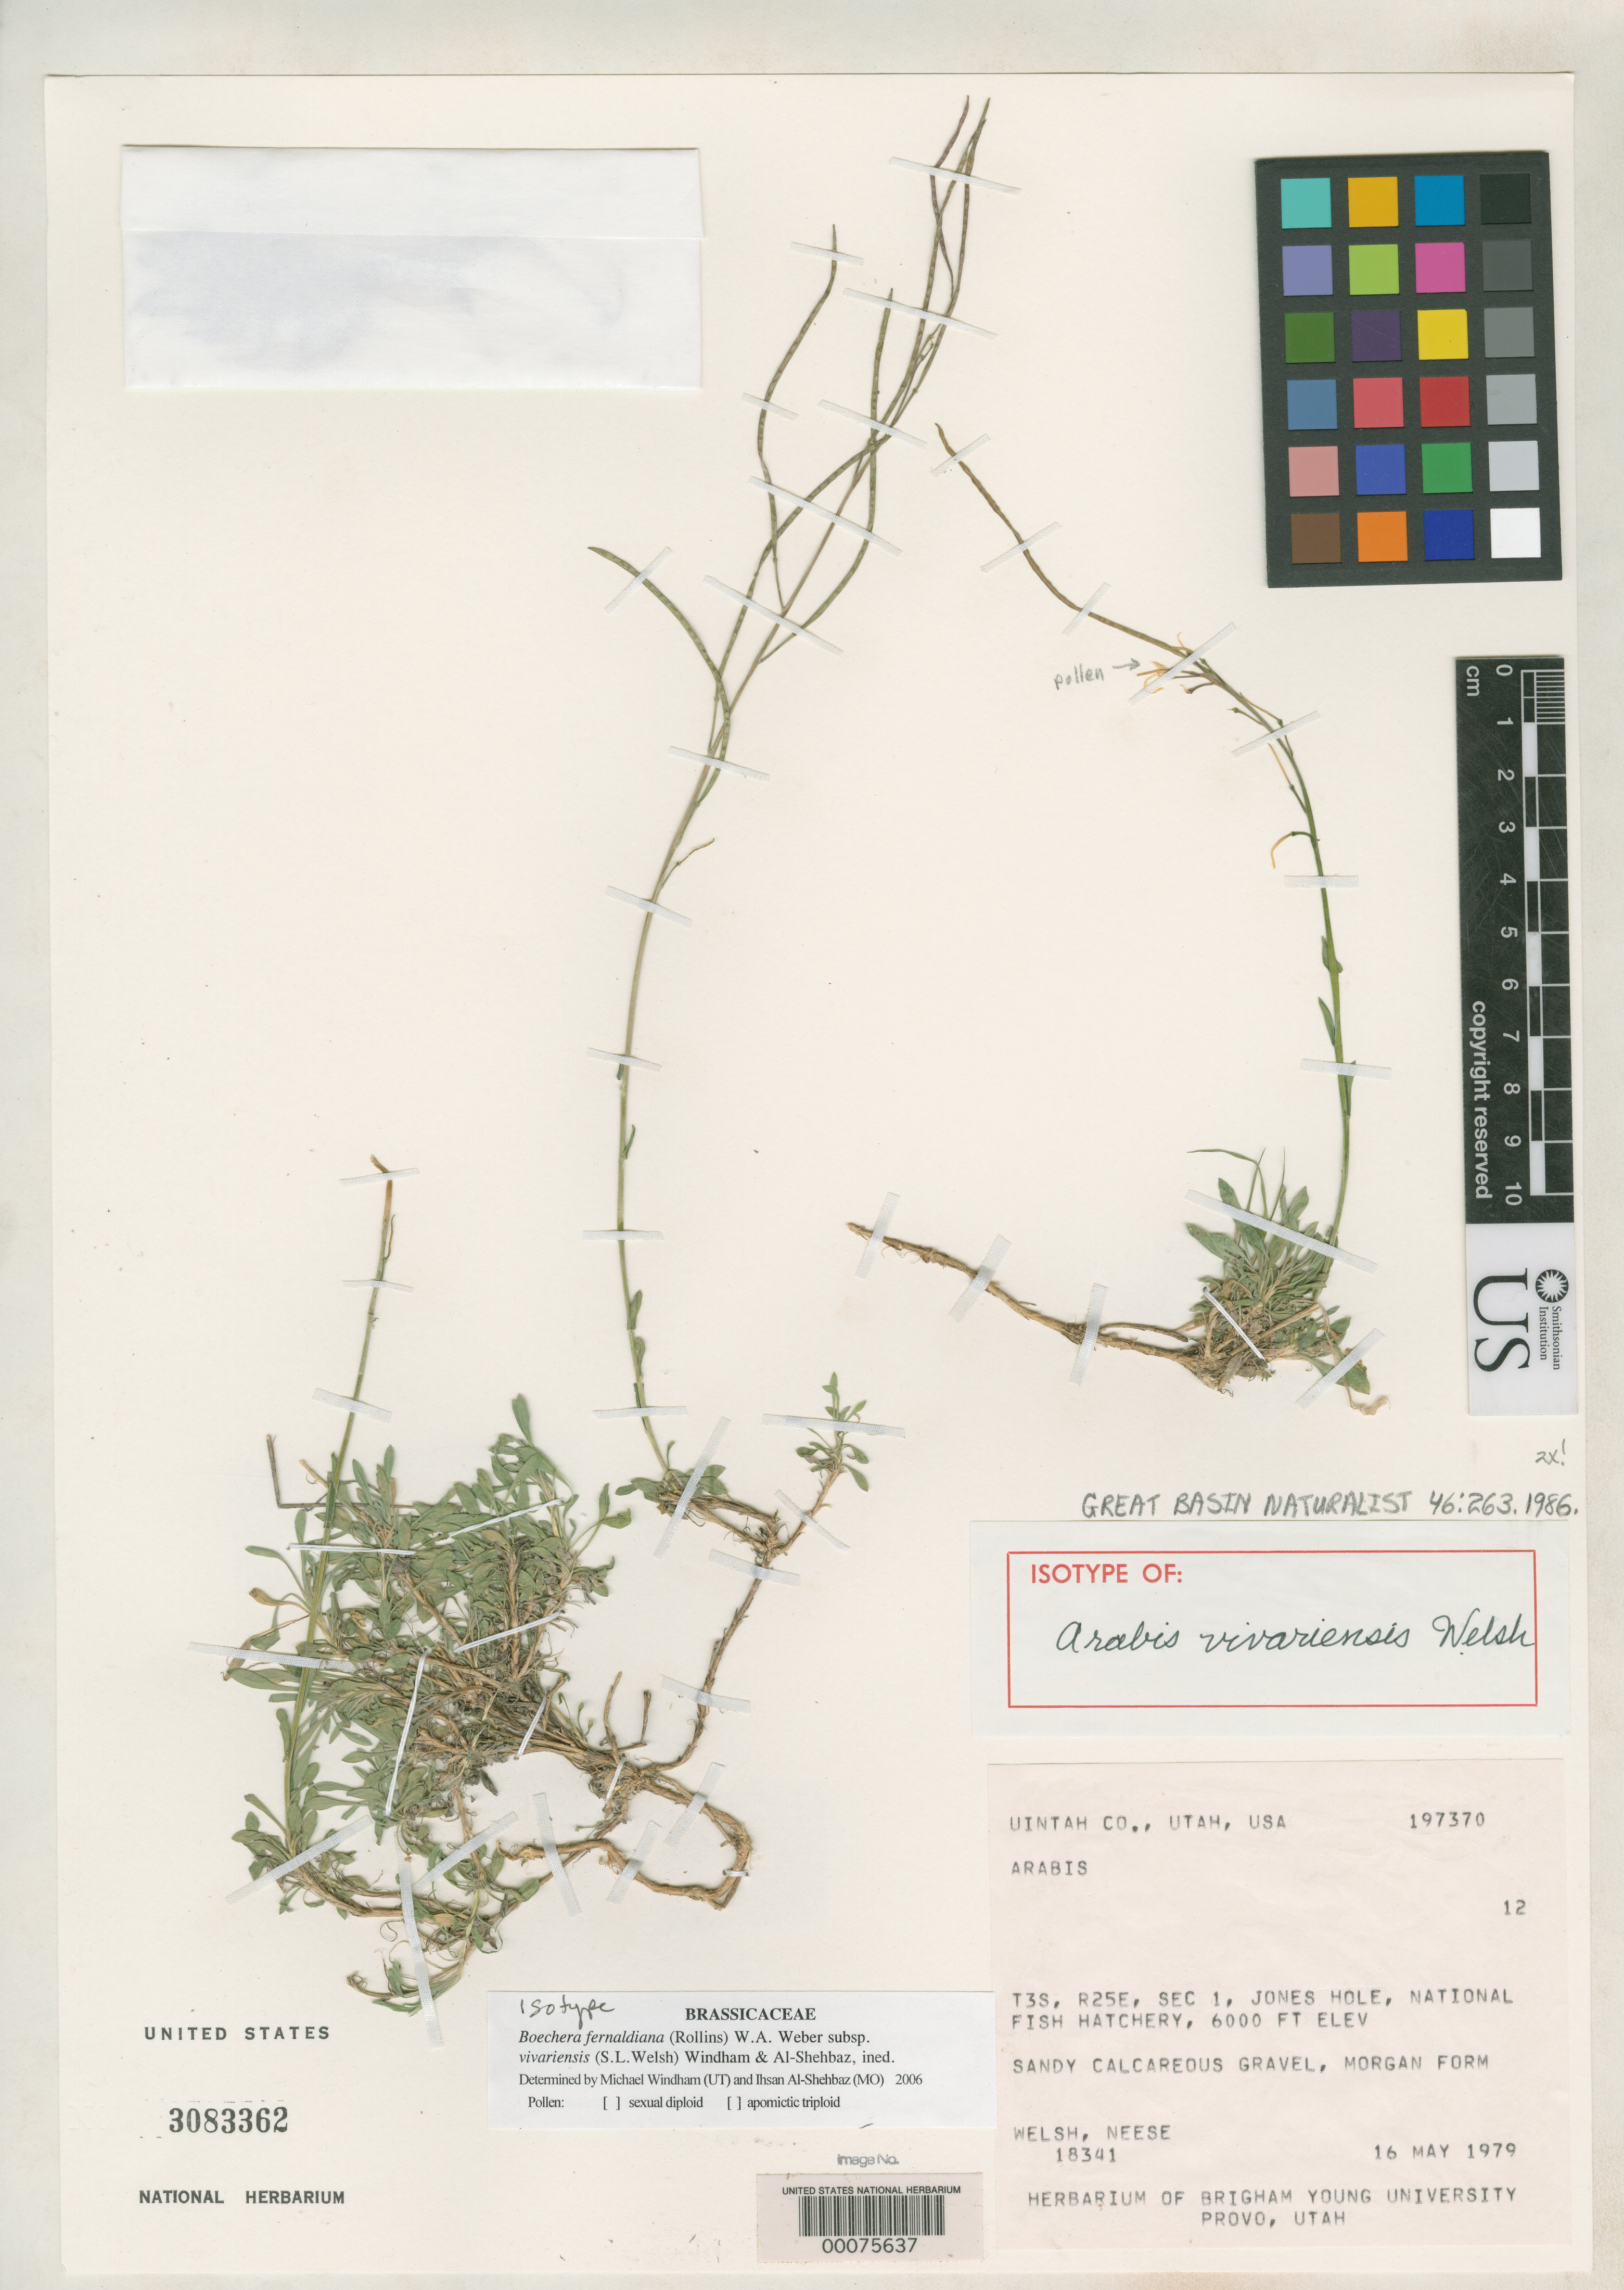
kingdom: Plantae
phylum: Tracheophyta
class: Magnoliopsida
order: Brassicales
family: Brassicaceae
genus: Arabis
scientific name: Arabis vivariensis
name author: S.L. Welsh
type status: Isotype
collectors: S. Welsh & E. C Neese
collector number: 18341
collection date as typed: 16 May 1979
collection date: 1979-05-16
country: United States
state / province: Utah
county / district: Uintah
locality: Jones Hole, National Fish Hatchery.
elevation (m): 1829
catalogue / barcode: US 3083362